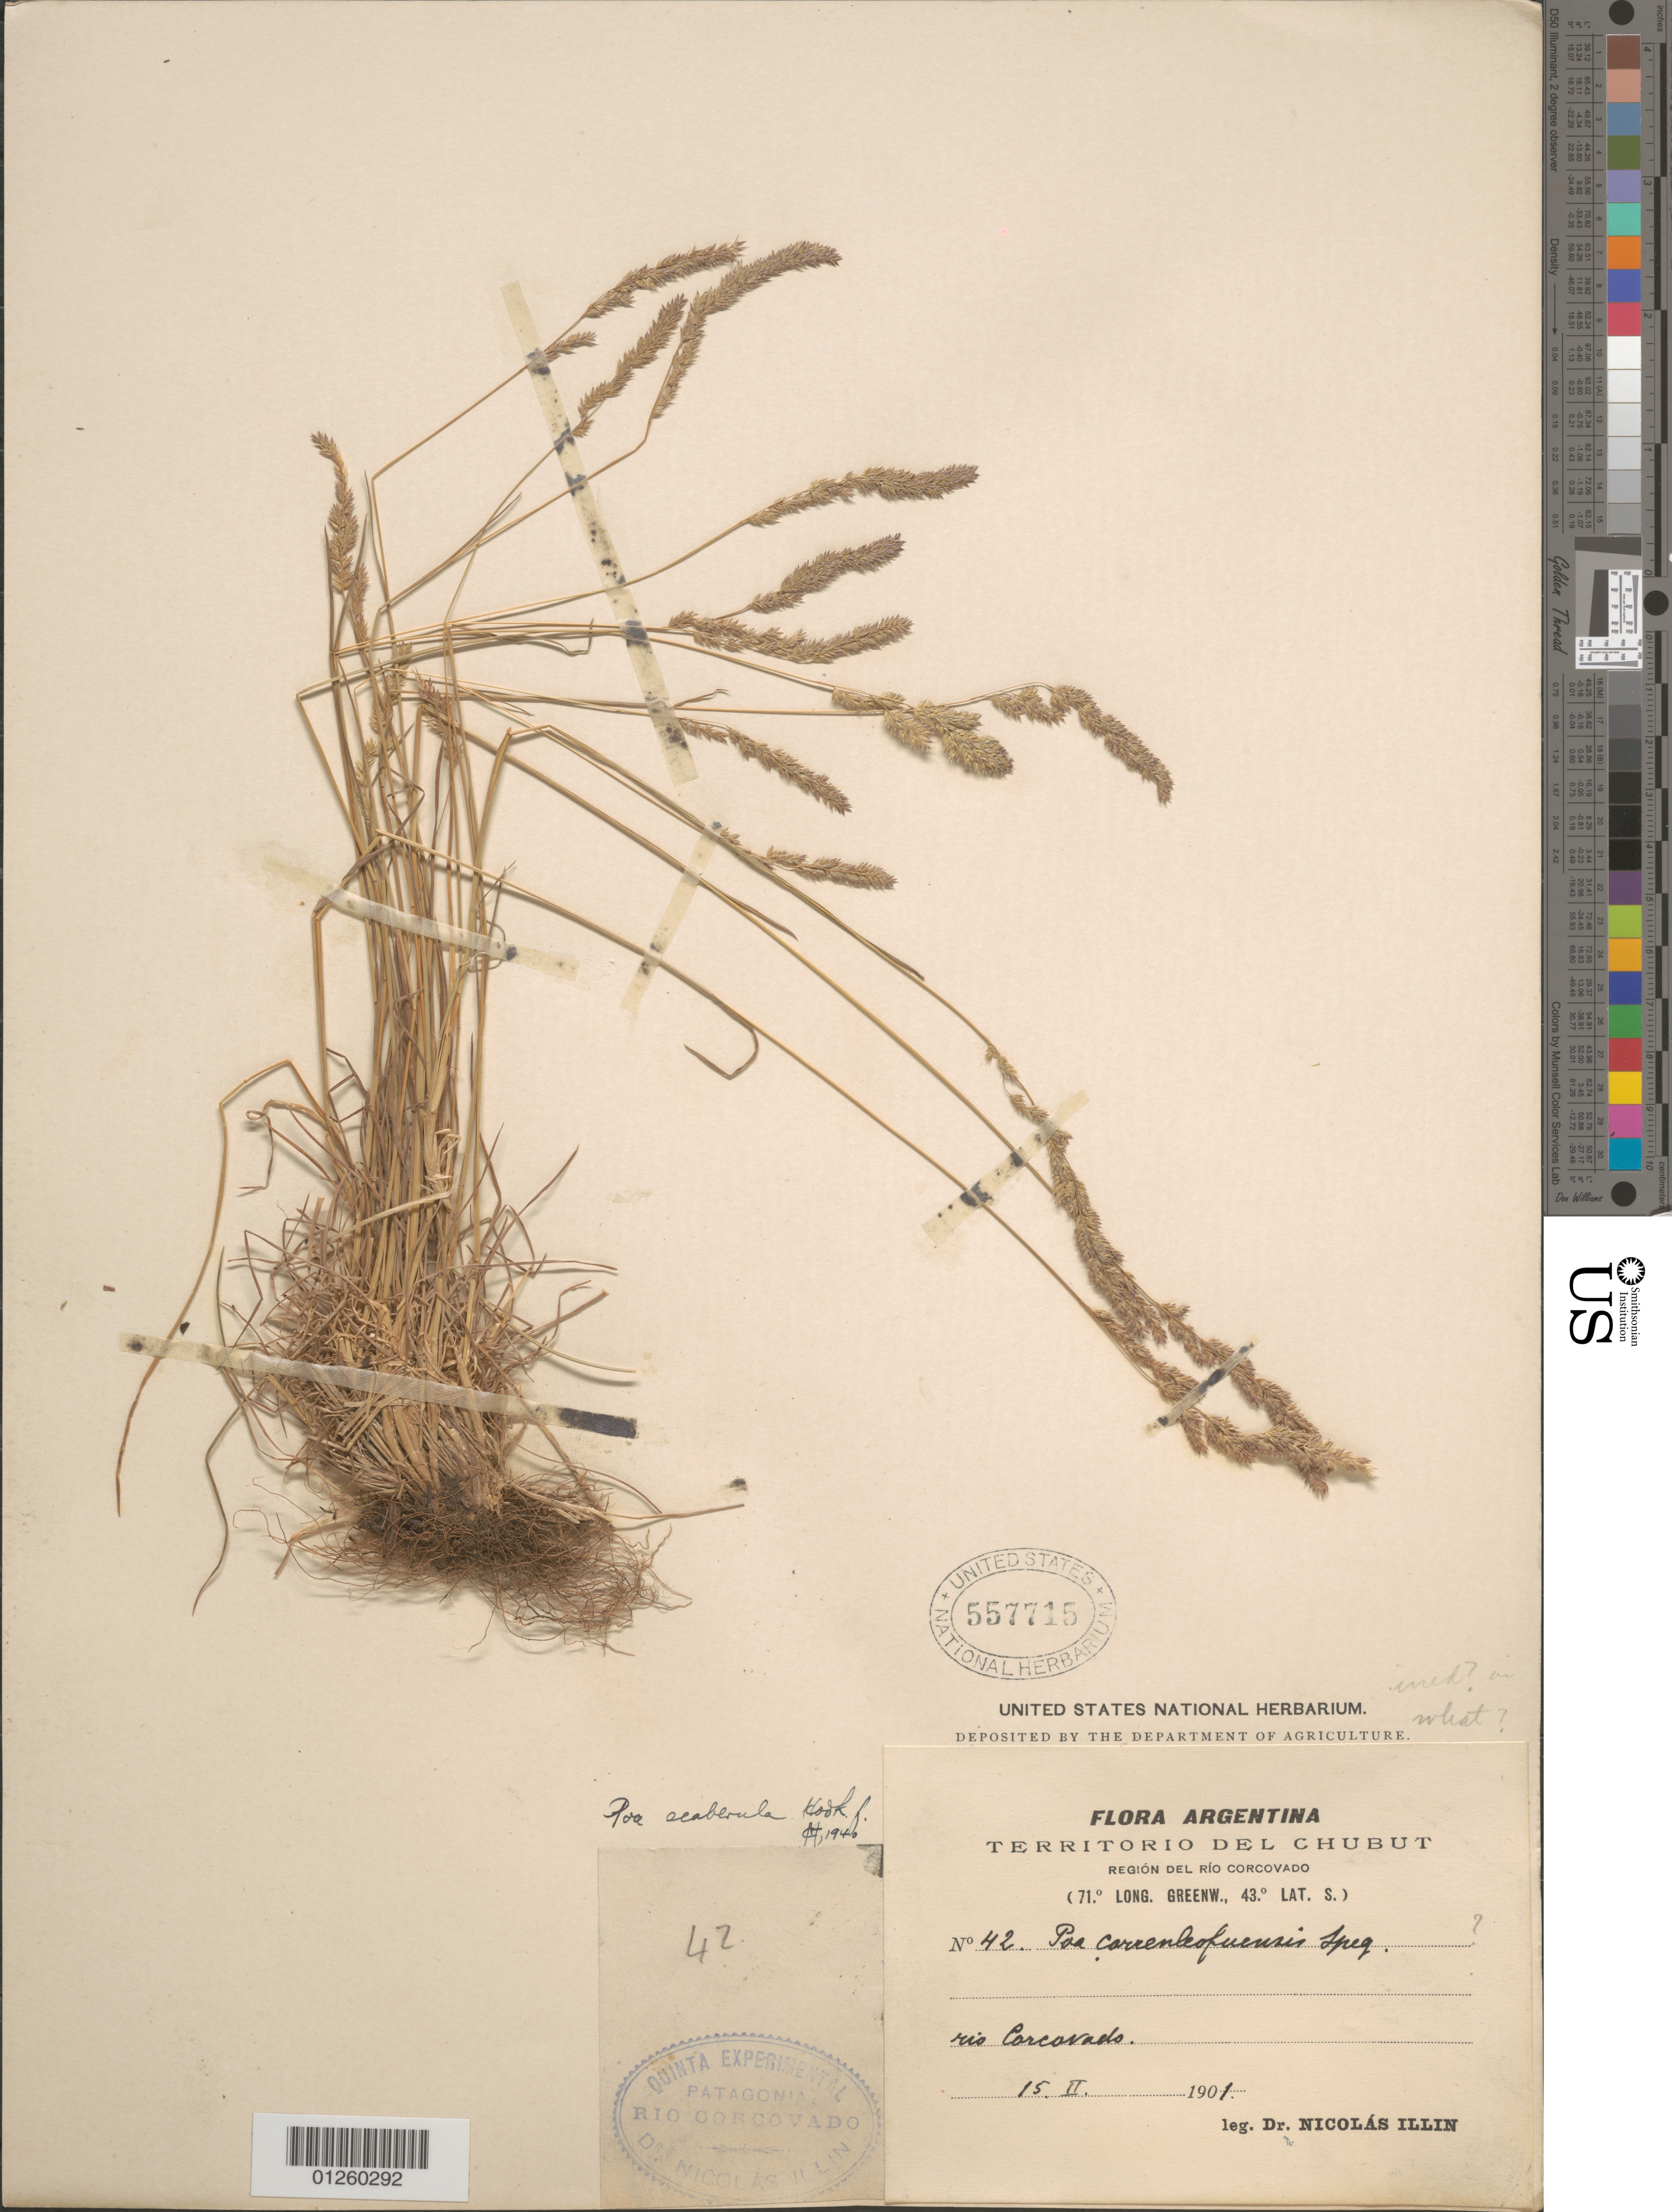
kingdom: Plantae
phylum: Tracheophyta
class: Liliopsida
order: Poales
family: Poaceae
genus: Poa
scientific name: Poa scaberula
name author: Hook. f.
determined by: Soreng, Robert J., Research Associate (BOT), Smithsonian Institution - National Museum of Natural History (UNITED STATES)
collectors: N. Illin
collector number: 42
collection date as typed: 15 II 1901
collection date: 1901-02-15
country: Argentina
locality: Territorio del Chubut, Rio Corcovado.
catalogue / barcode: US 557715